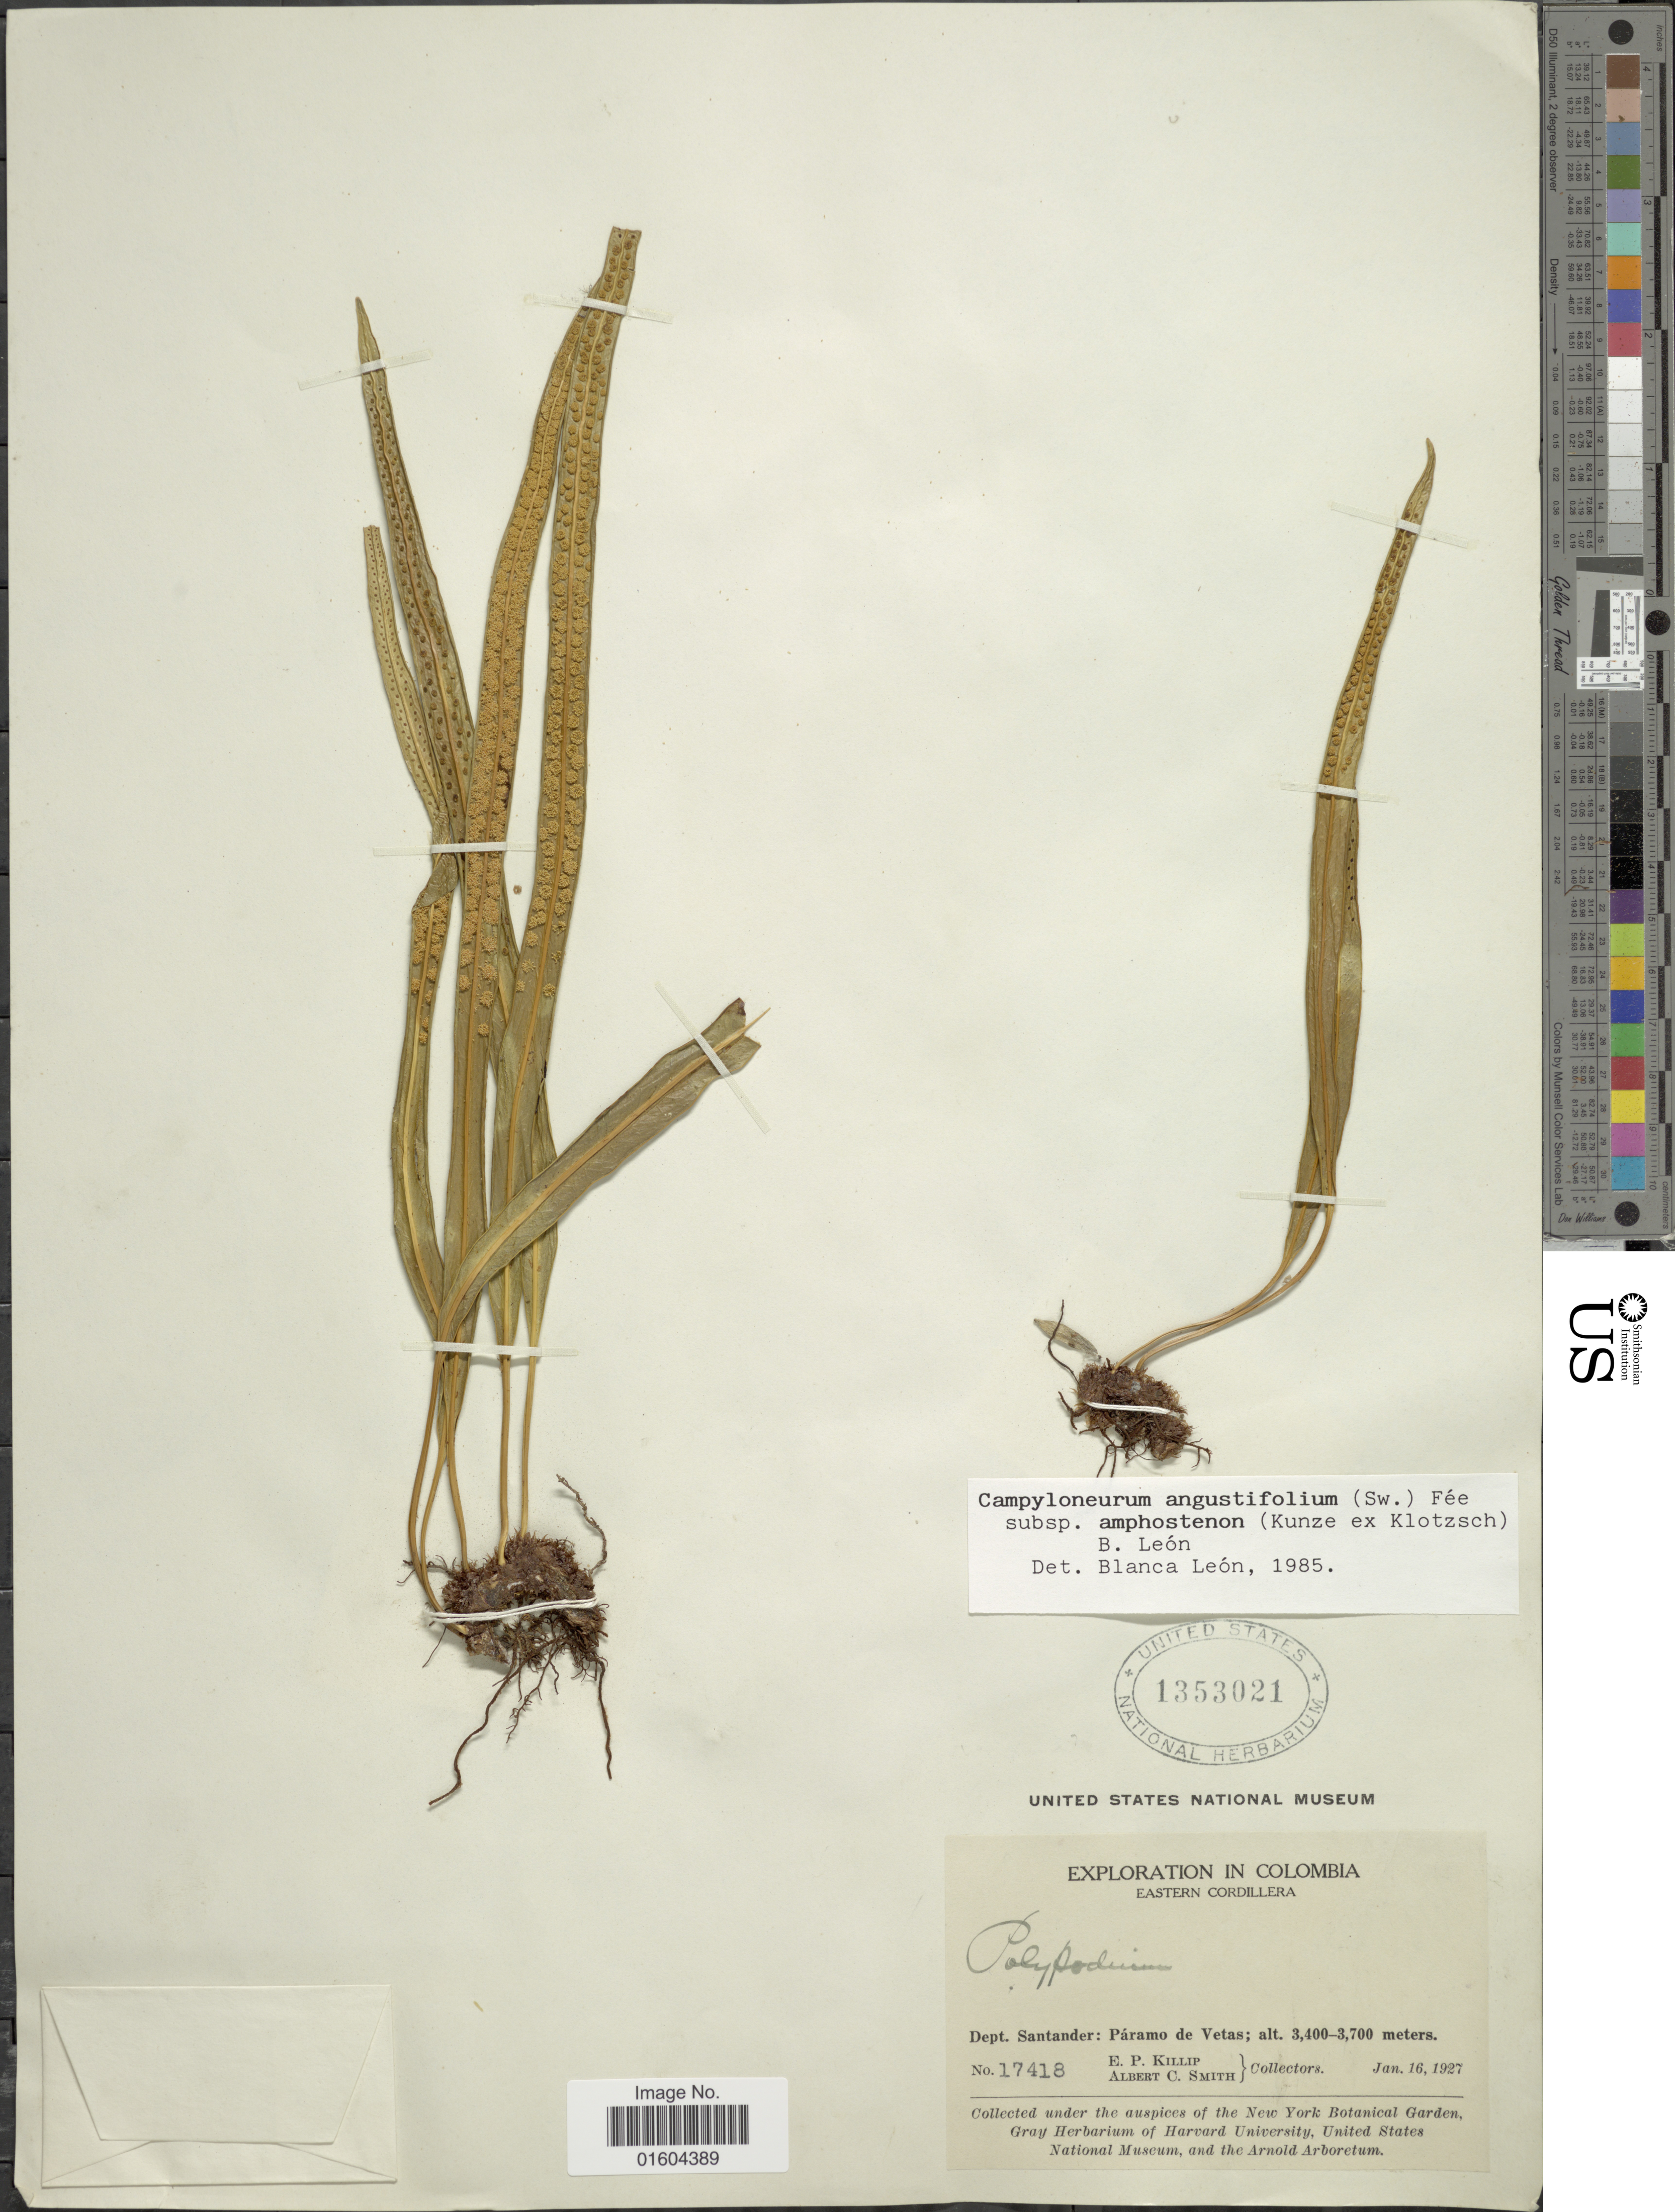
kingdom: Plantae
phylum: Tracheophyta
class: Polypodiopsida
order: Polypodiales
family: Polypodiaceae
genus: Campyloneurum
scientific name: Campyloneurum irregulare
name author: Lellinger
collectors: E. P. Killip & A. C. Smith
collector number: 17418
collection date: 1927-01-16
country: Colombia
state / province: Santander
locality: Dept. Santander: Paramo de Vetas.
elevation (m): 3400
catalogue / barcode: US 1353021